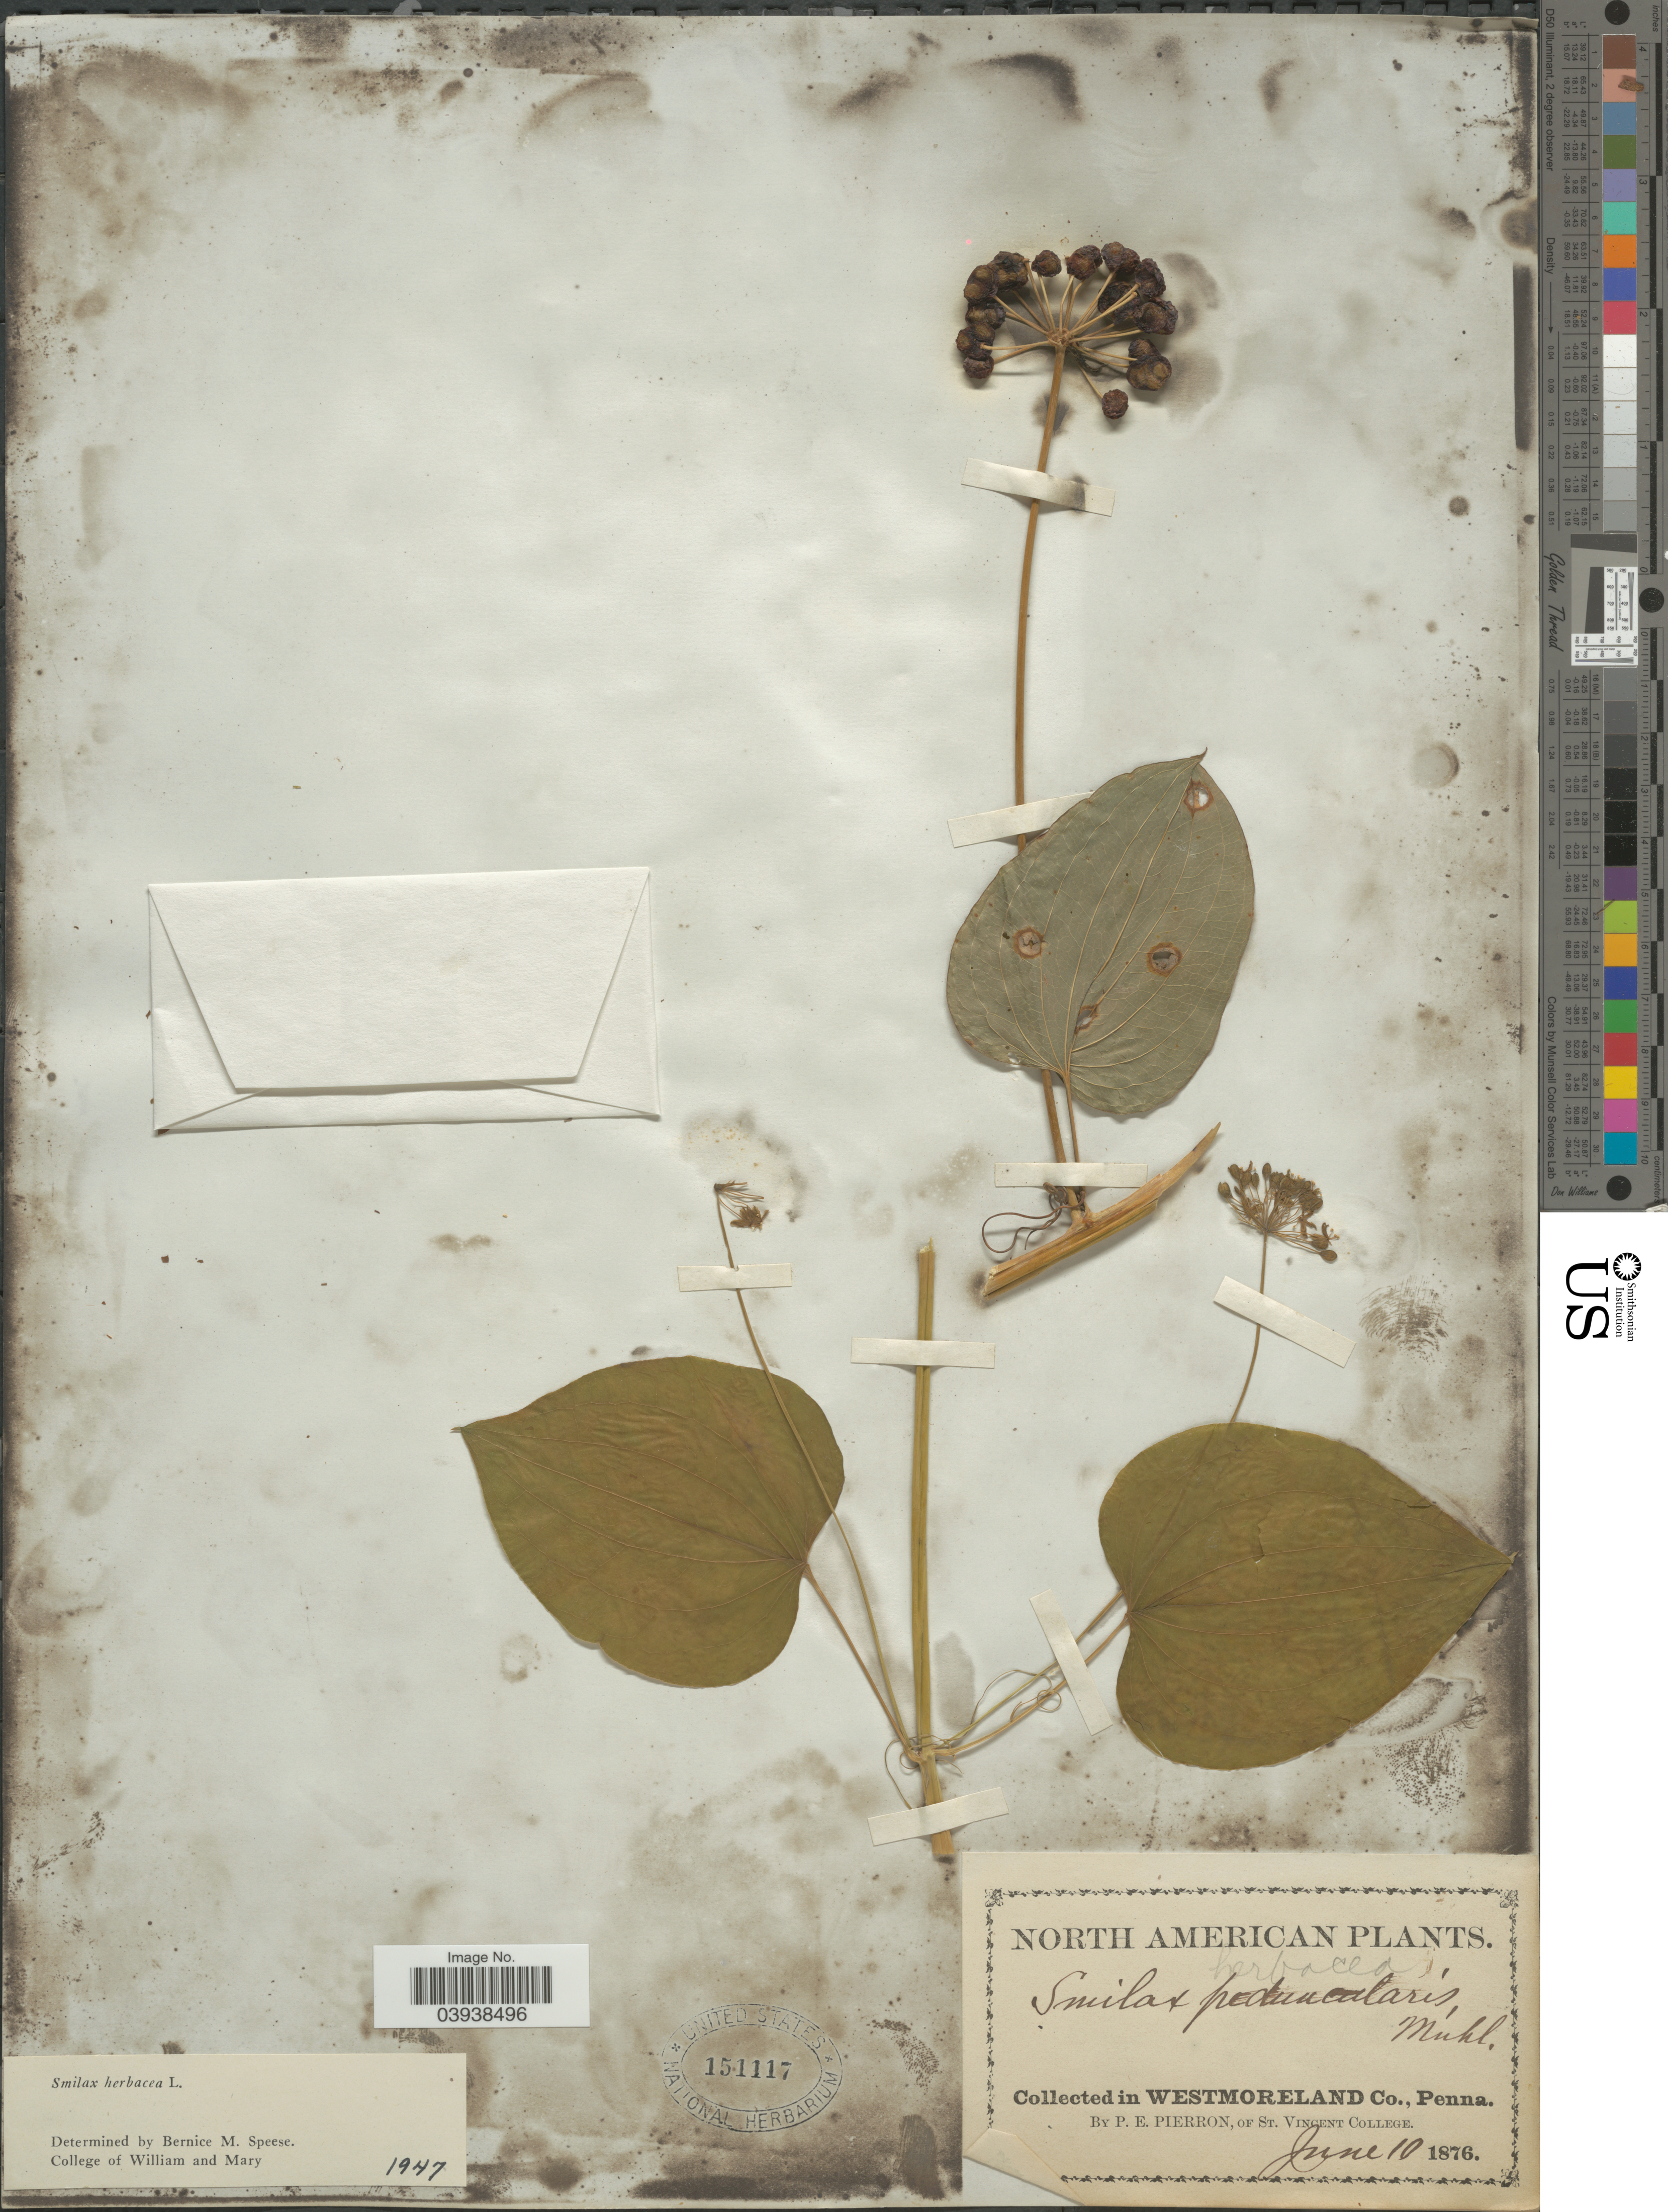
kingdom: Plantae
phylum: Tracheophyta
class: Liliopsida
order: Liliales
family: Smilacaceae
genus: Smilax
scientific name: Smilax herbacea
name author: L.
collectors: P. Pierron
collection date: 1876-06-10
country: United States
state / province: Pennsylvania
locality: Westmoreland Co.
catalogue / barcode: US 151117